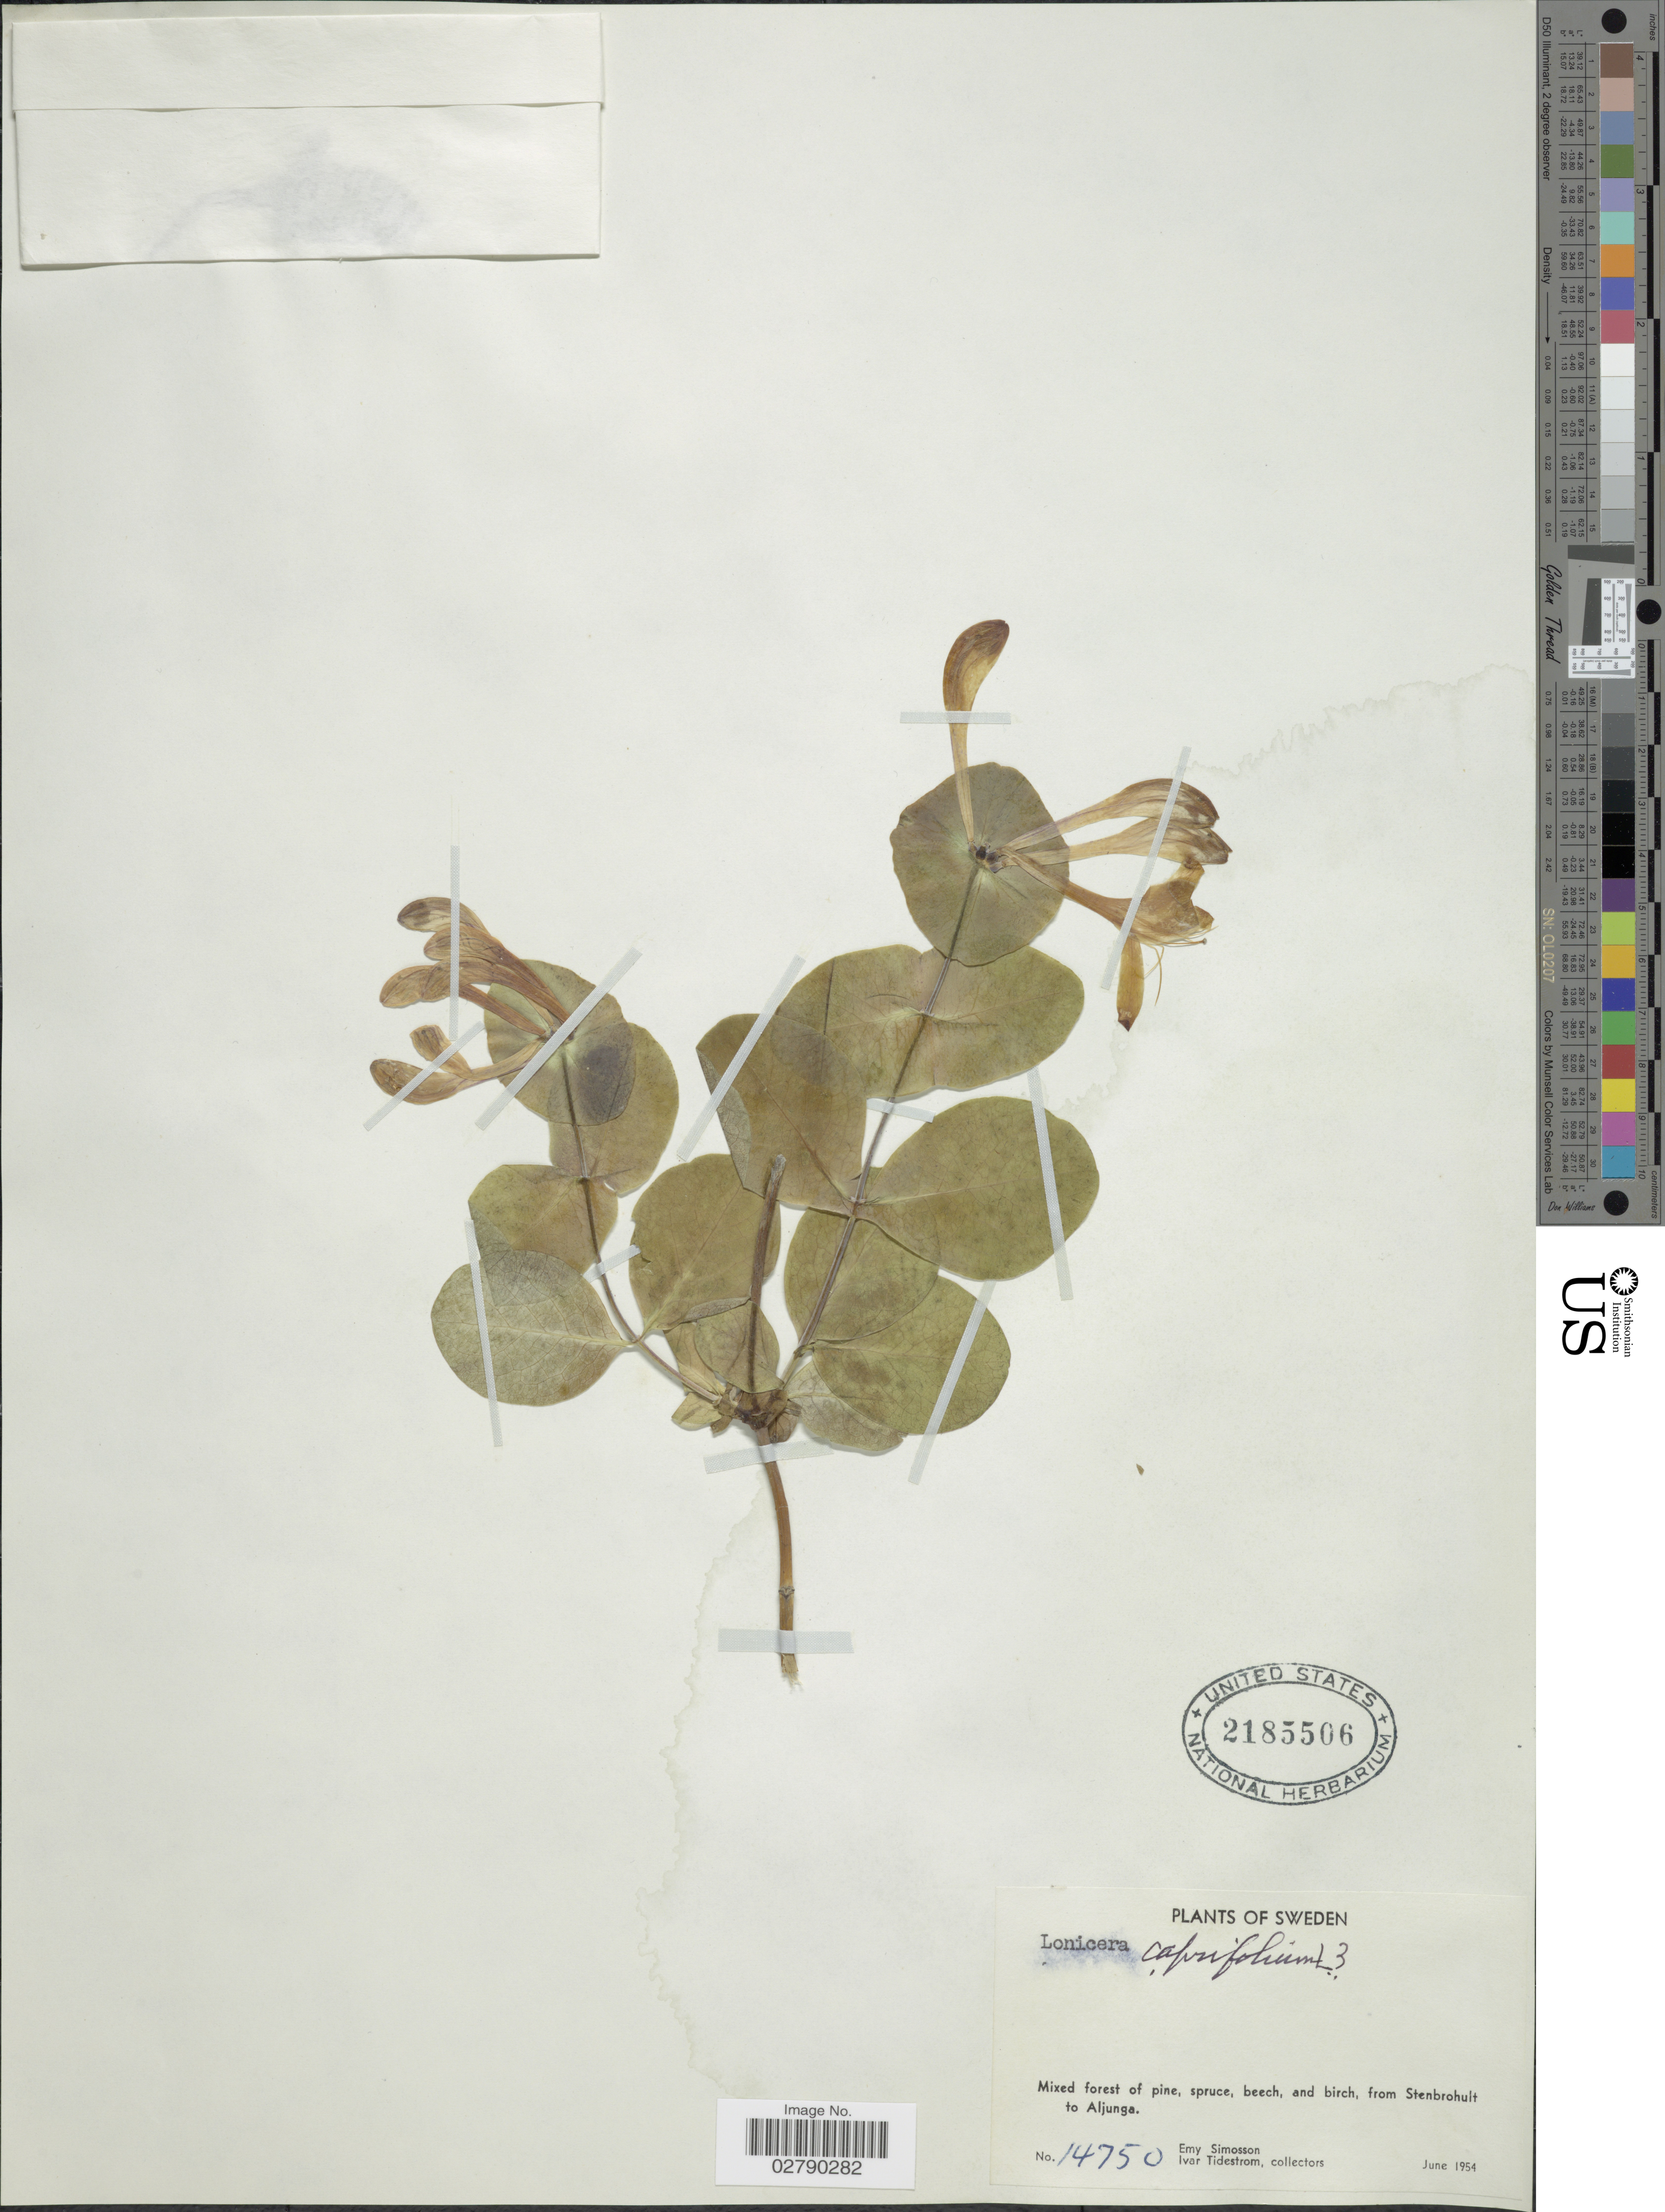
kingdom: Plantae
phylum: Tracheophyta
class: Magnoliopsida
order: Dipsacales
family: Caprifoliaceae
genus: Lonicera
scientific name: Lonicera caprifolium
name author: L.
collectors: E. Simosson & I. F. Tidestrom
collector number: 14750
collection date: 1954-06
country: Sweden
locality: From Stenbrohult to Aljunga.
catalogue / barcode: US 2185506